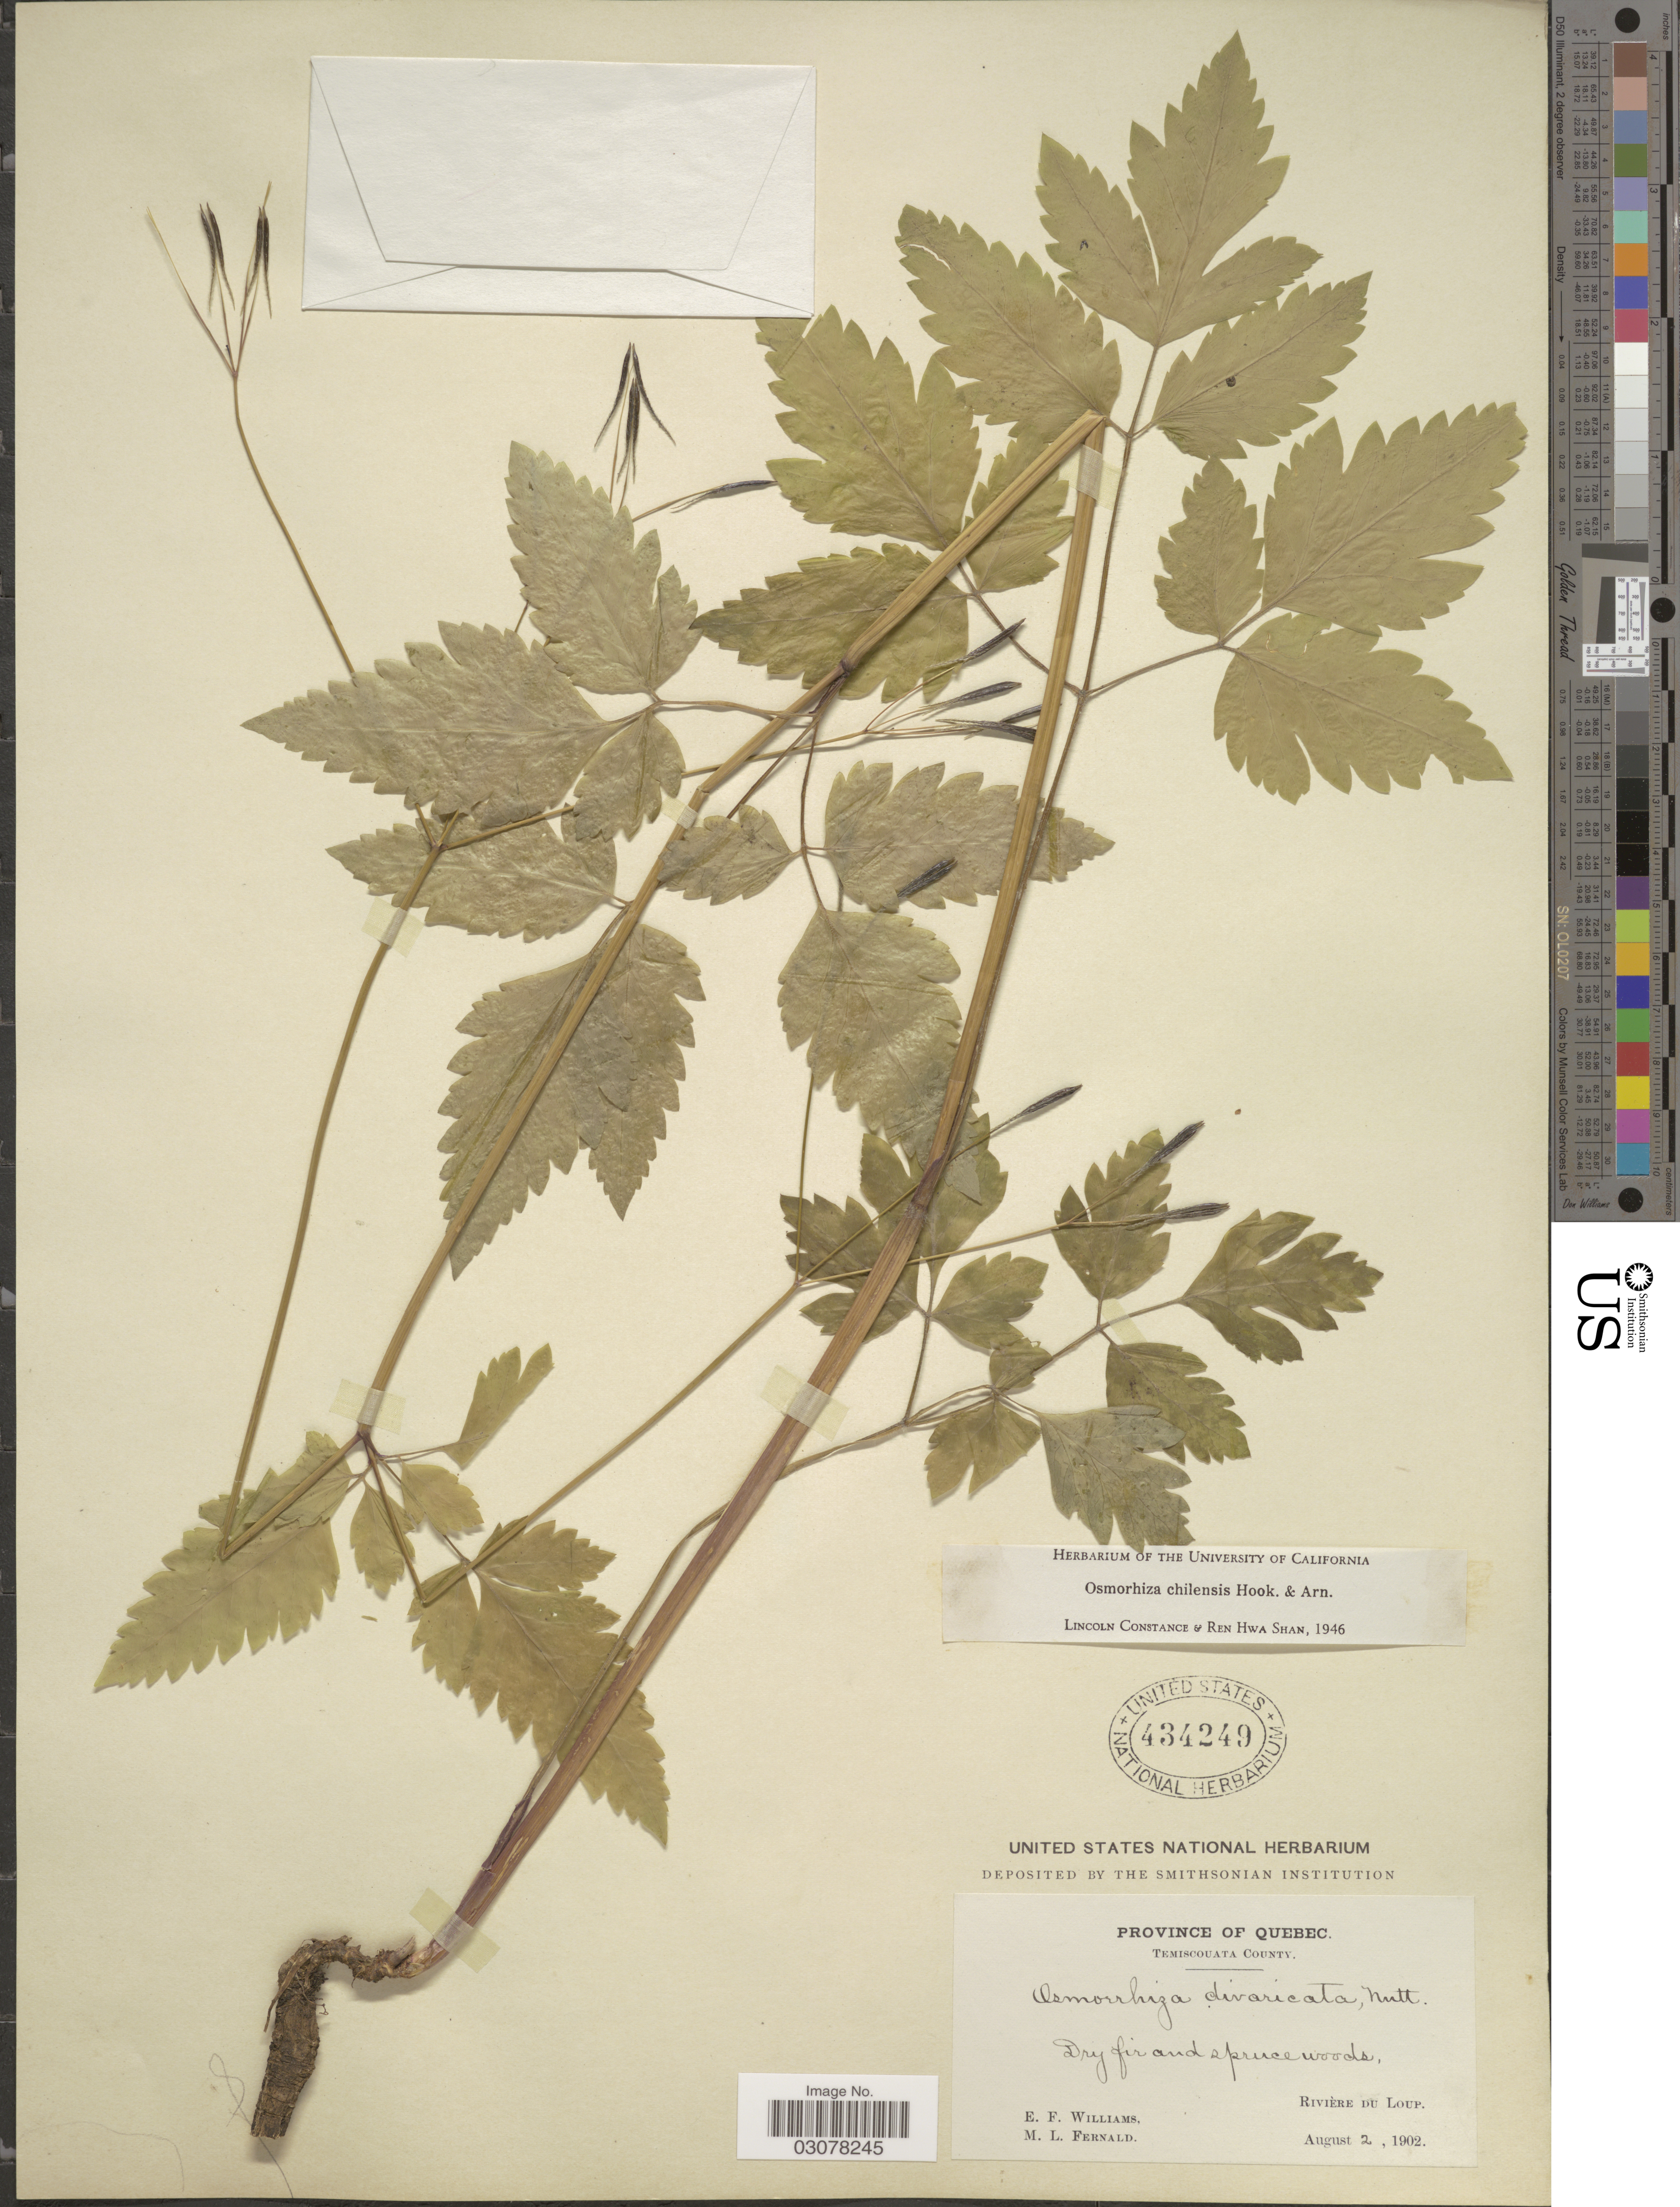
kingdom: Plantae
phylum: Tracheophyta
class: Magnoliopsida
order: Apiales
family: Apiaceae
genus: Osmorhiza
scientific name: Osmorhiza chilensis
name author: Hook. & Arn.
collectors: E. Williams & M. L. Fernald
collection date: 1902-08-02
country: Canada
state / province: Quebec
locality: Temiscouata County. Rivière du Loup.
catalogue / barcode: US 434249